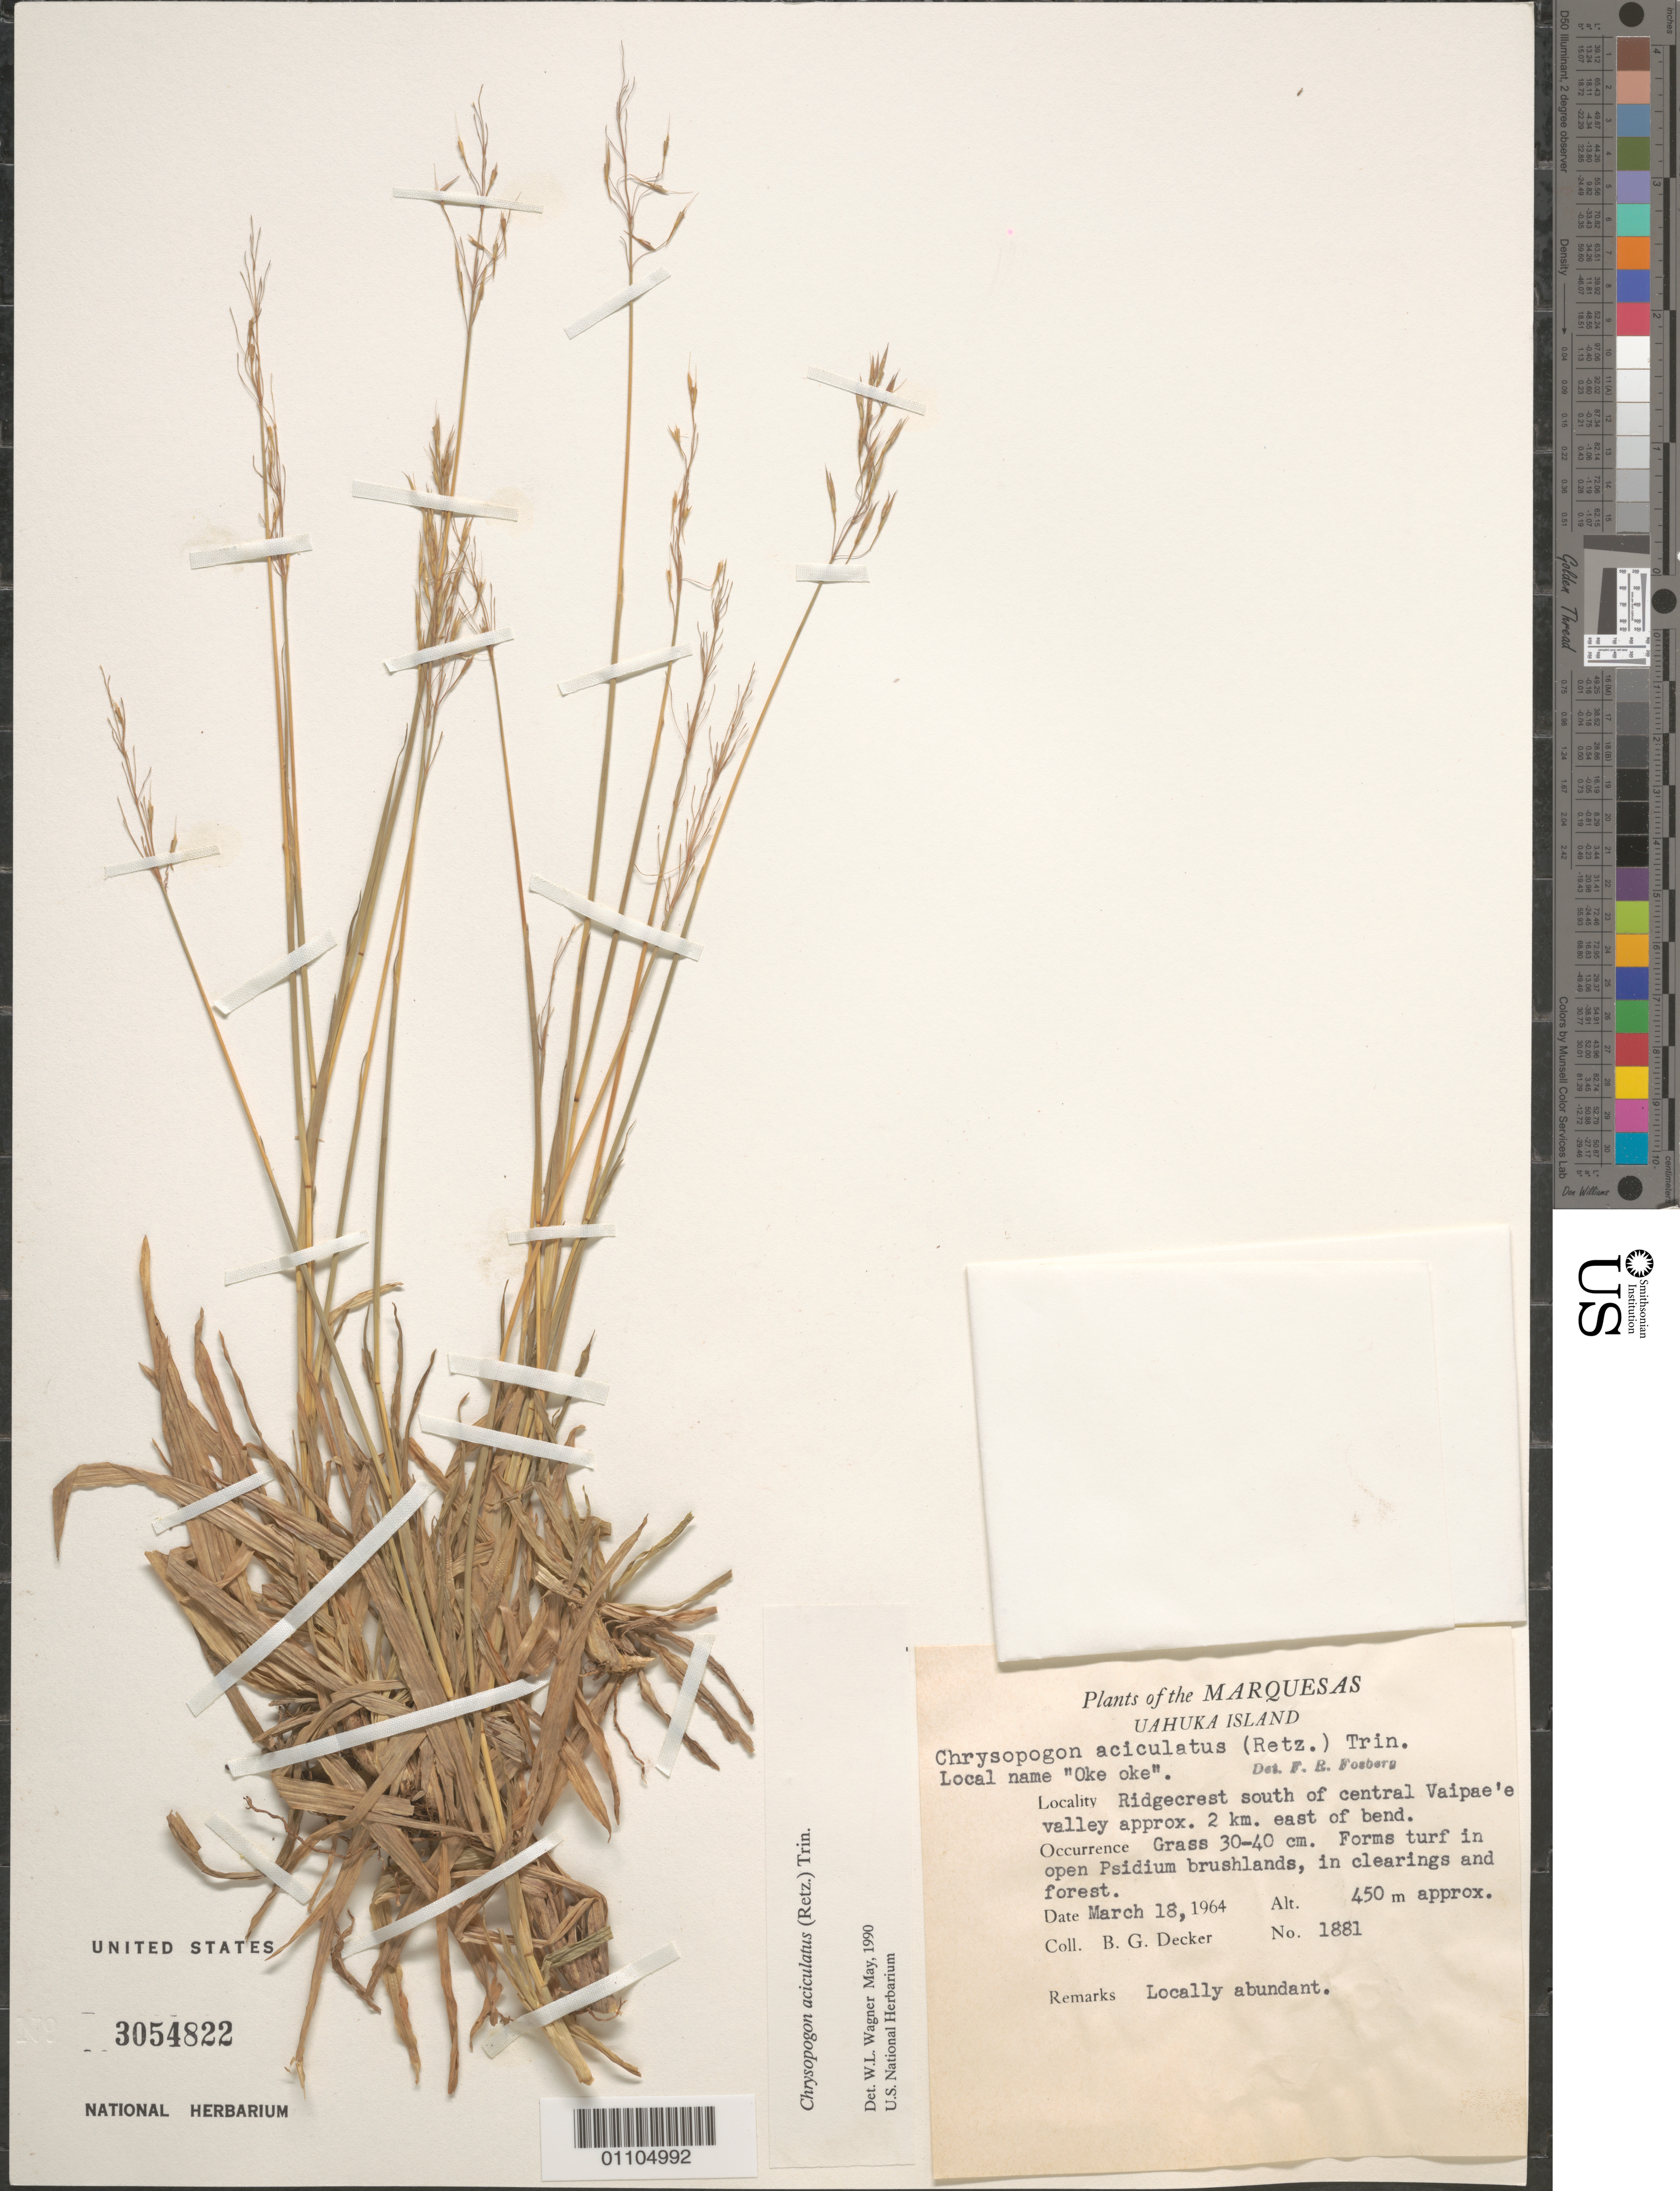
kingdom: Plantae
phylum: Tracheophyta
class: Liliopsida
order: Poales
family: Poaceae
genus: Chrysopogon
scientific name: Chrysopogon aciculatus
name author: (Retz.) Trin.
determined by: Wagner, W. L., (BOT), Smithsonian Institution - National Museum of Natural History (UNITED STATES)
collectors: B. G. Decker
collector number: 1881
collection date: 1964-03-18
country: French Polynesia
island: Ua Huka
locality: ridgecrest S of central Vaipae'e Valley, 2 km E of bend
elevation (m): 450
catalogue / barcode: US 3054822